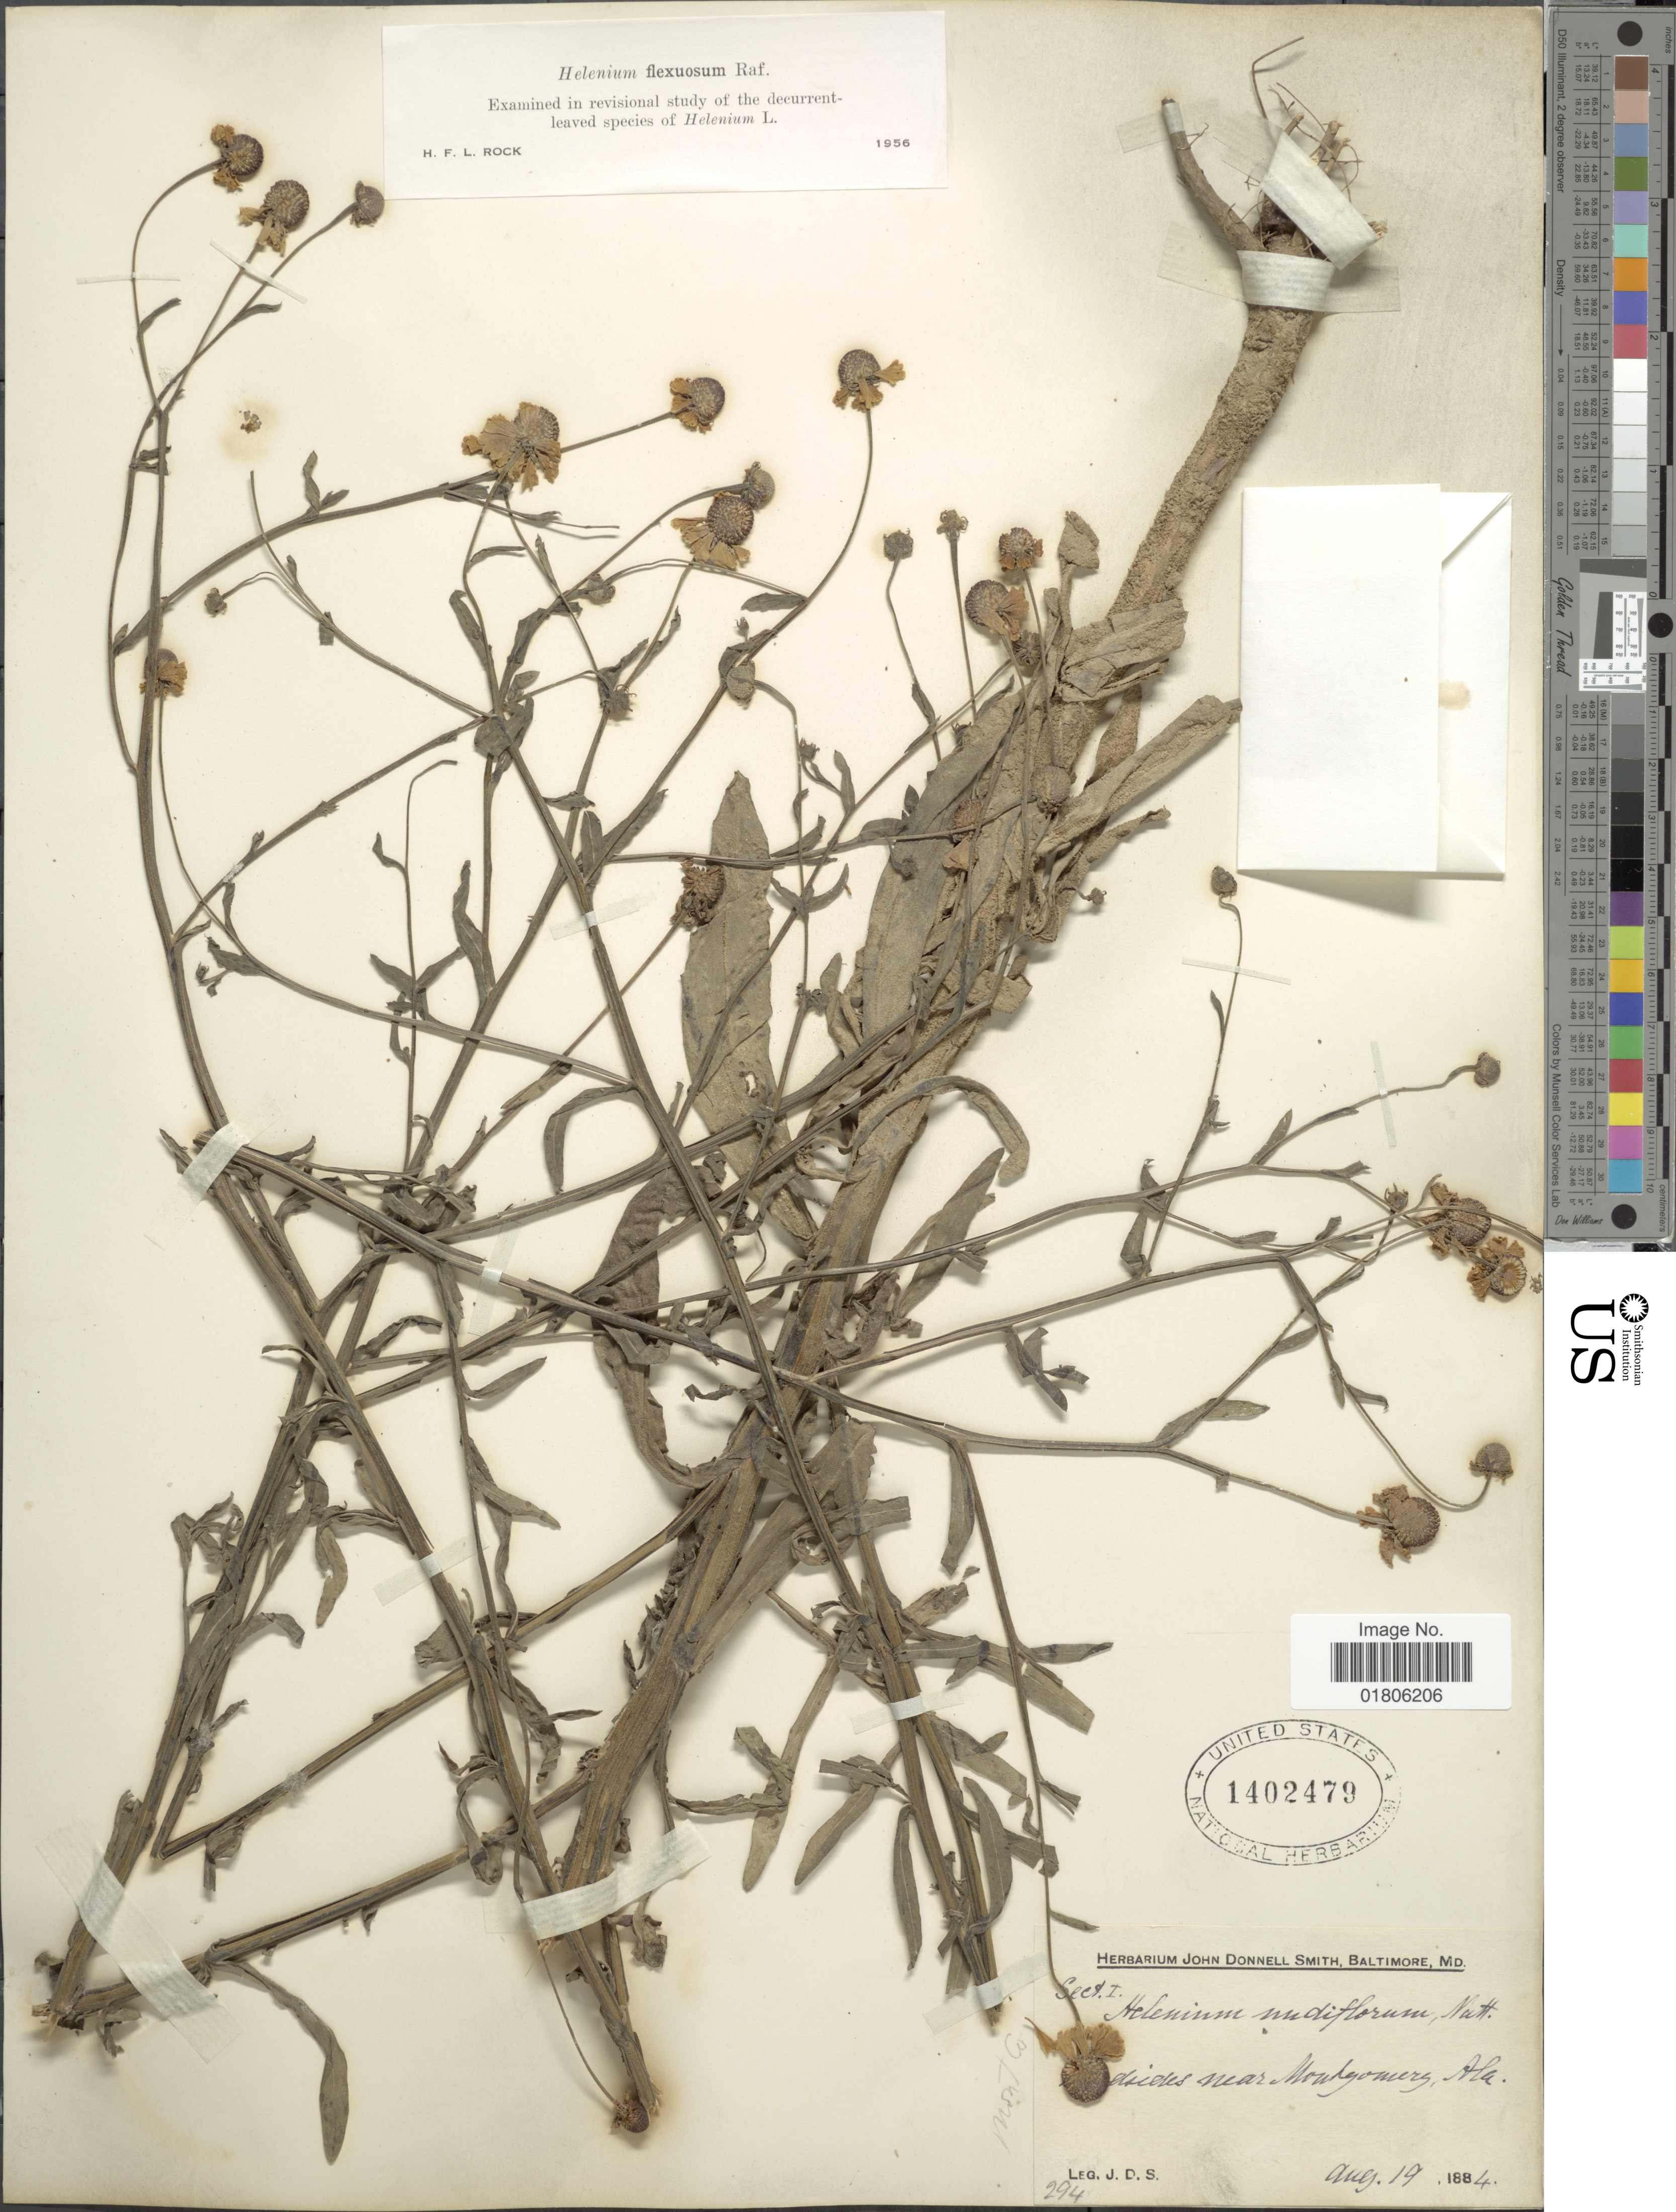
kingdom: Plantae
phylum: Tracheophyta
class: Magnoliopsida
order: Asterales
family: Asteraceae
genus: Helenium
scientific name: Helenium flexuosum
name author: Raf.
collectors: J. Donnell Smith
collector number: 294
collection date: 1884-08-19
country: United States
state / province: Alabama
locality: Near Montgomery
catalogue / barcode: US 1402479